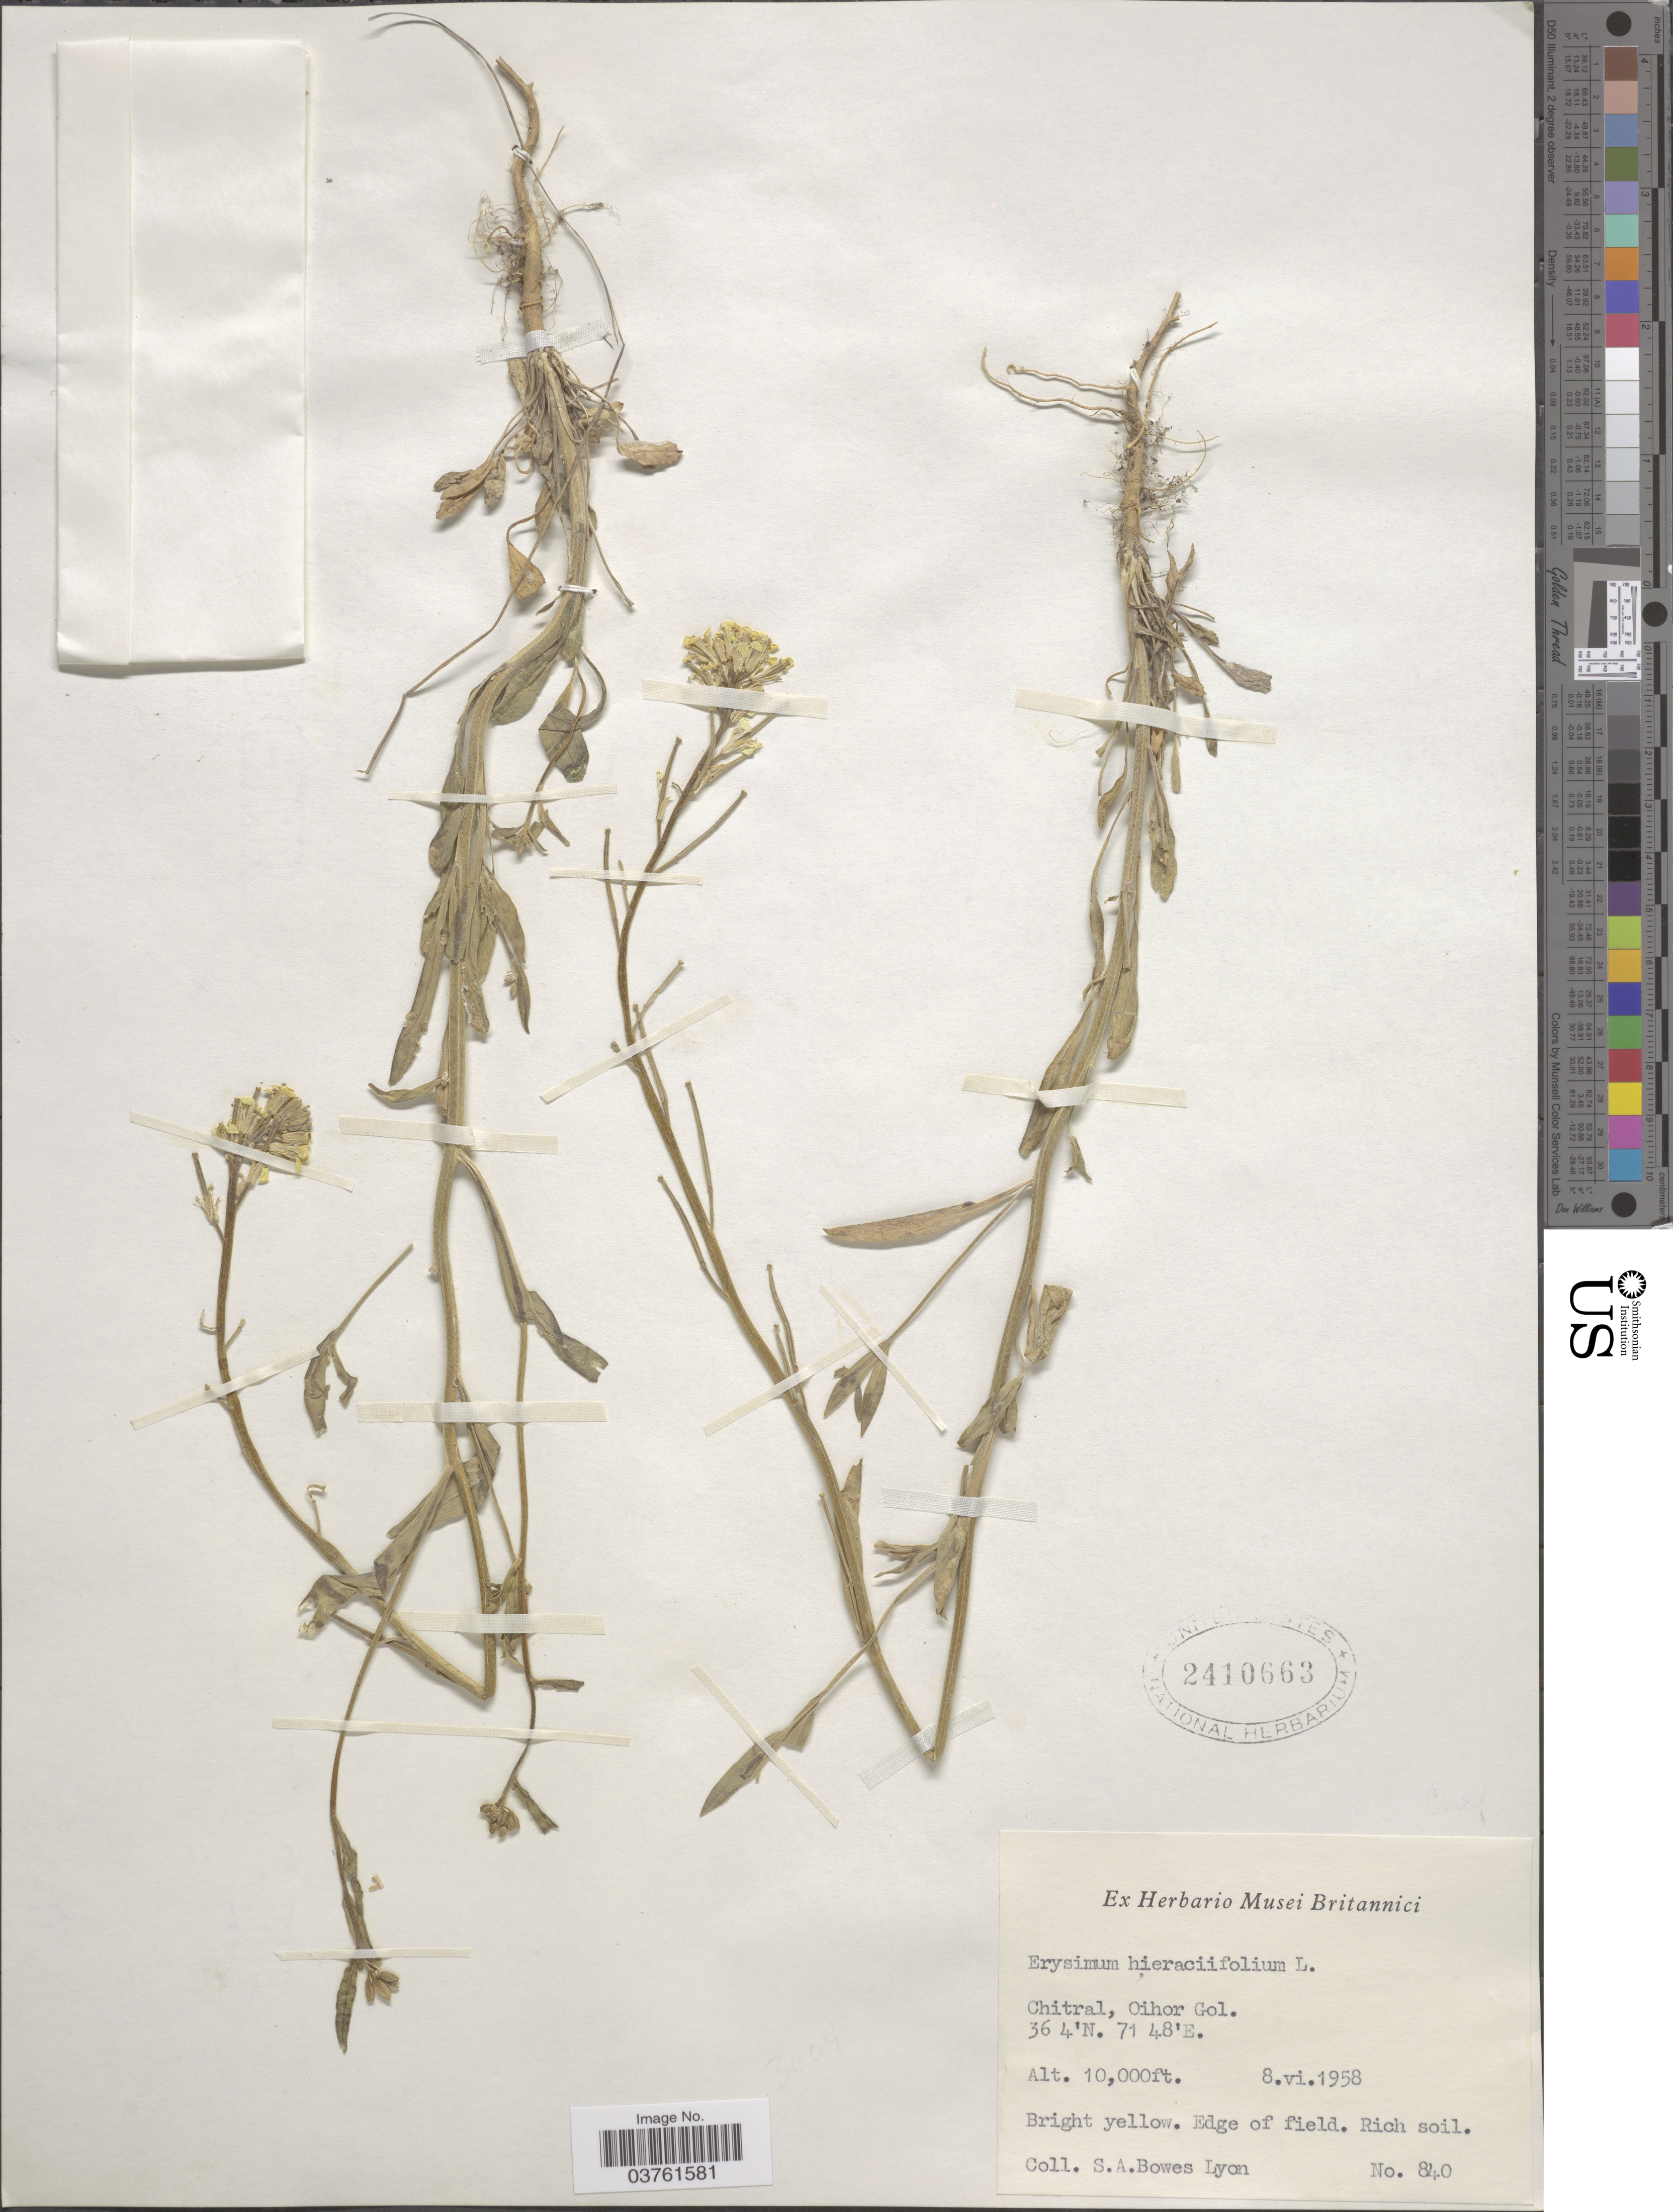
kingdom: Plantae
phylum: Tracheophyta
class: Magnoliopsida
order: Brassicales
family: Brassicaceae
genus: Erysimum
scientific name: Erysimum hieraciifolium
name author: L.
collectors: S. Bowes Lyon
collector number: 840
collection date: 1958-06-08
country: Pakistan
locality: Chitral, Oihor Gol.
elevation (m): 3048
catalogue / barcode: US 2410663